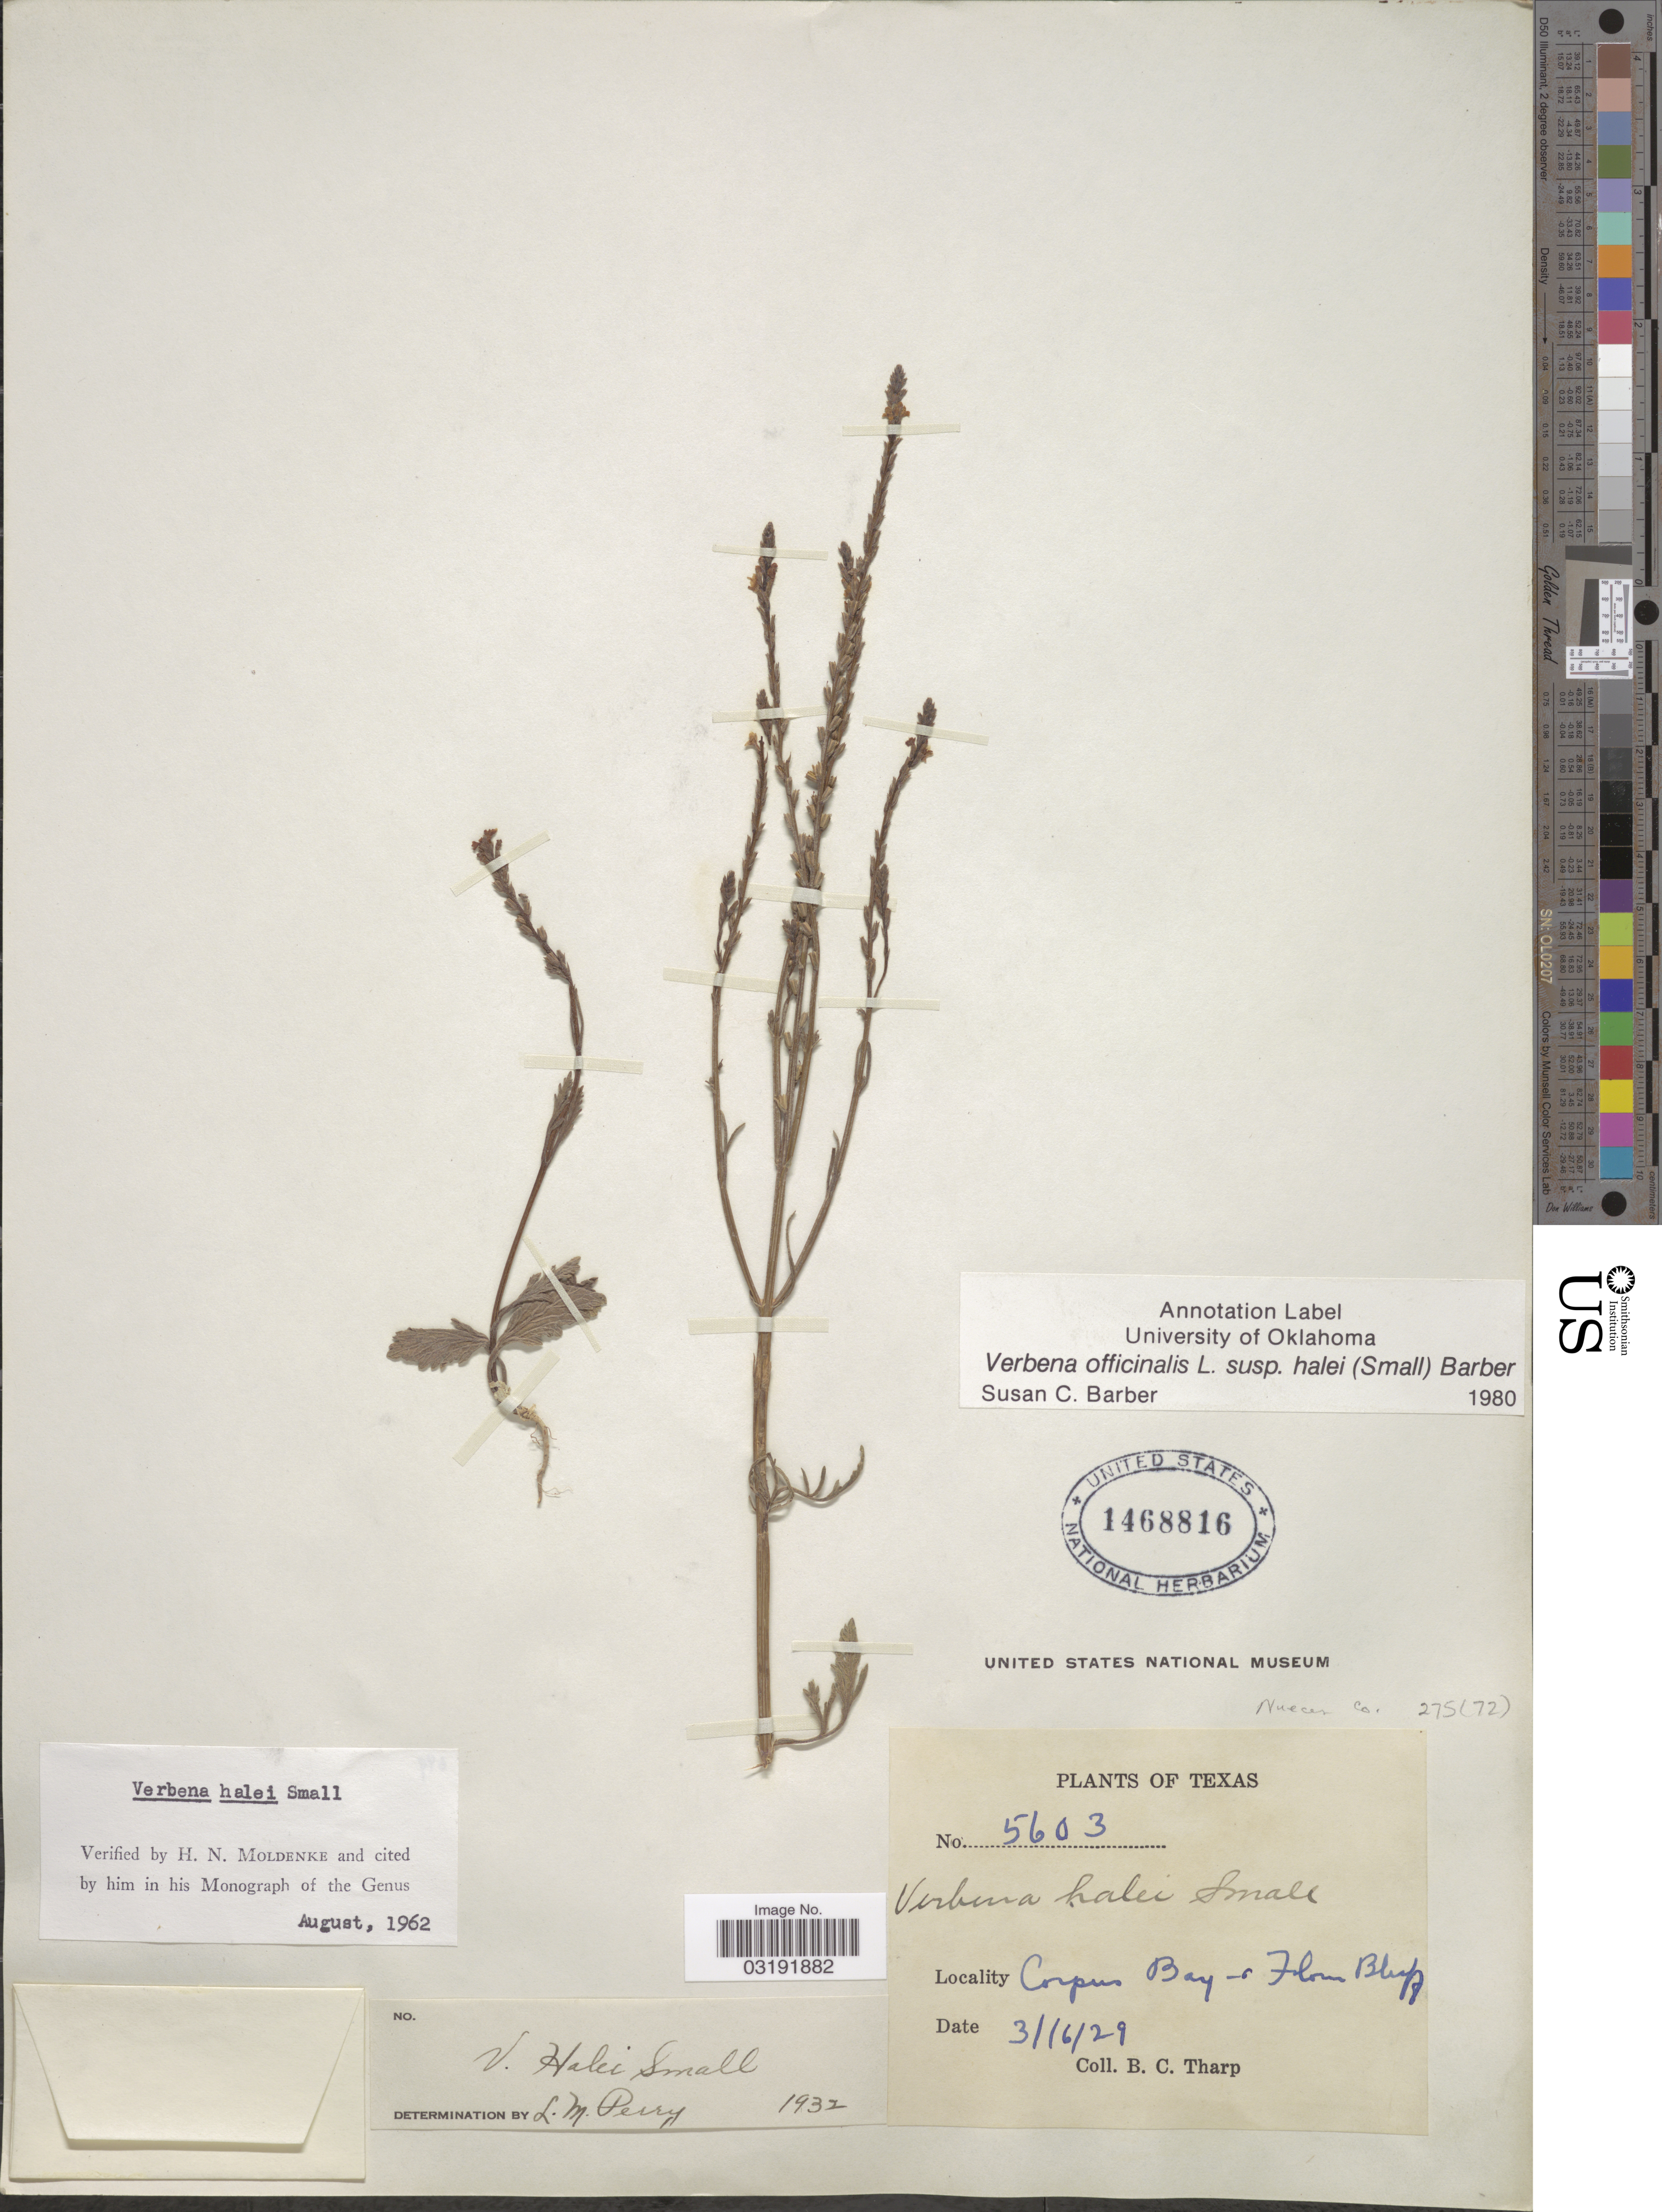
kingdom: Plantae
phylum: Tracheophyta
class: Magnoliopsida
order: Lamiales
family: Verbenaceae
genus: Verbena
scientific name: Verbena officinalis subsp. halei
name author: L.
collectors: B. C. Tharp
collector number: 5603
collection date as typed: Transcribed d/m/y: 16/3/29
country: United States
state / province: Texas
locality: Nueces Co. Corpus Bay - Flour Bluff.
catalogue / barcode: US 1468816